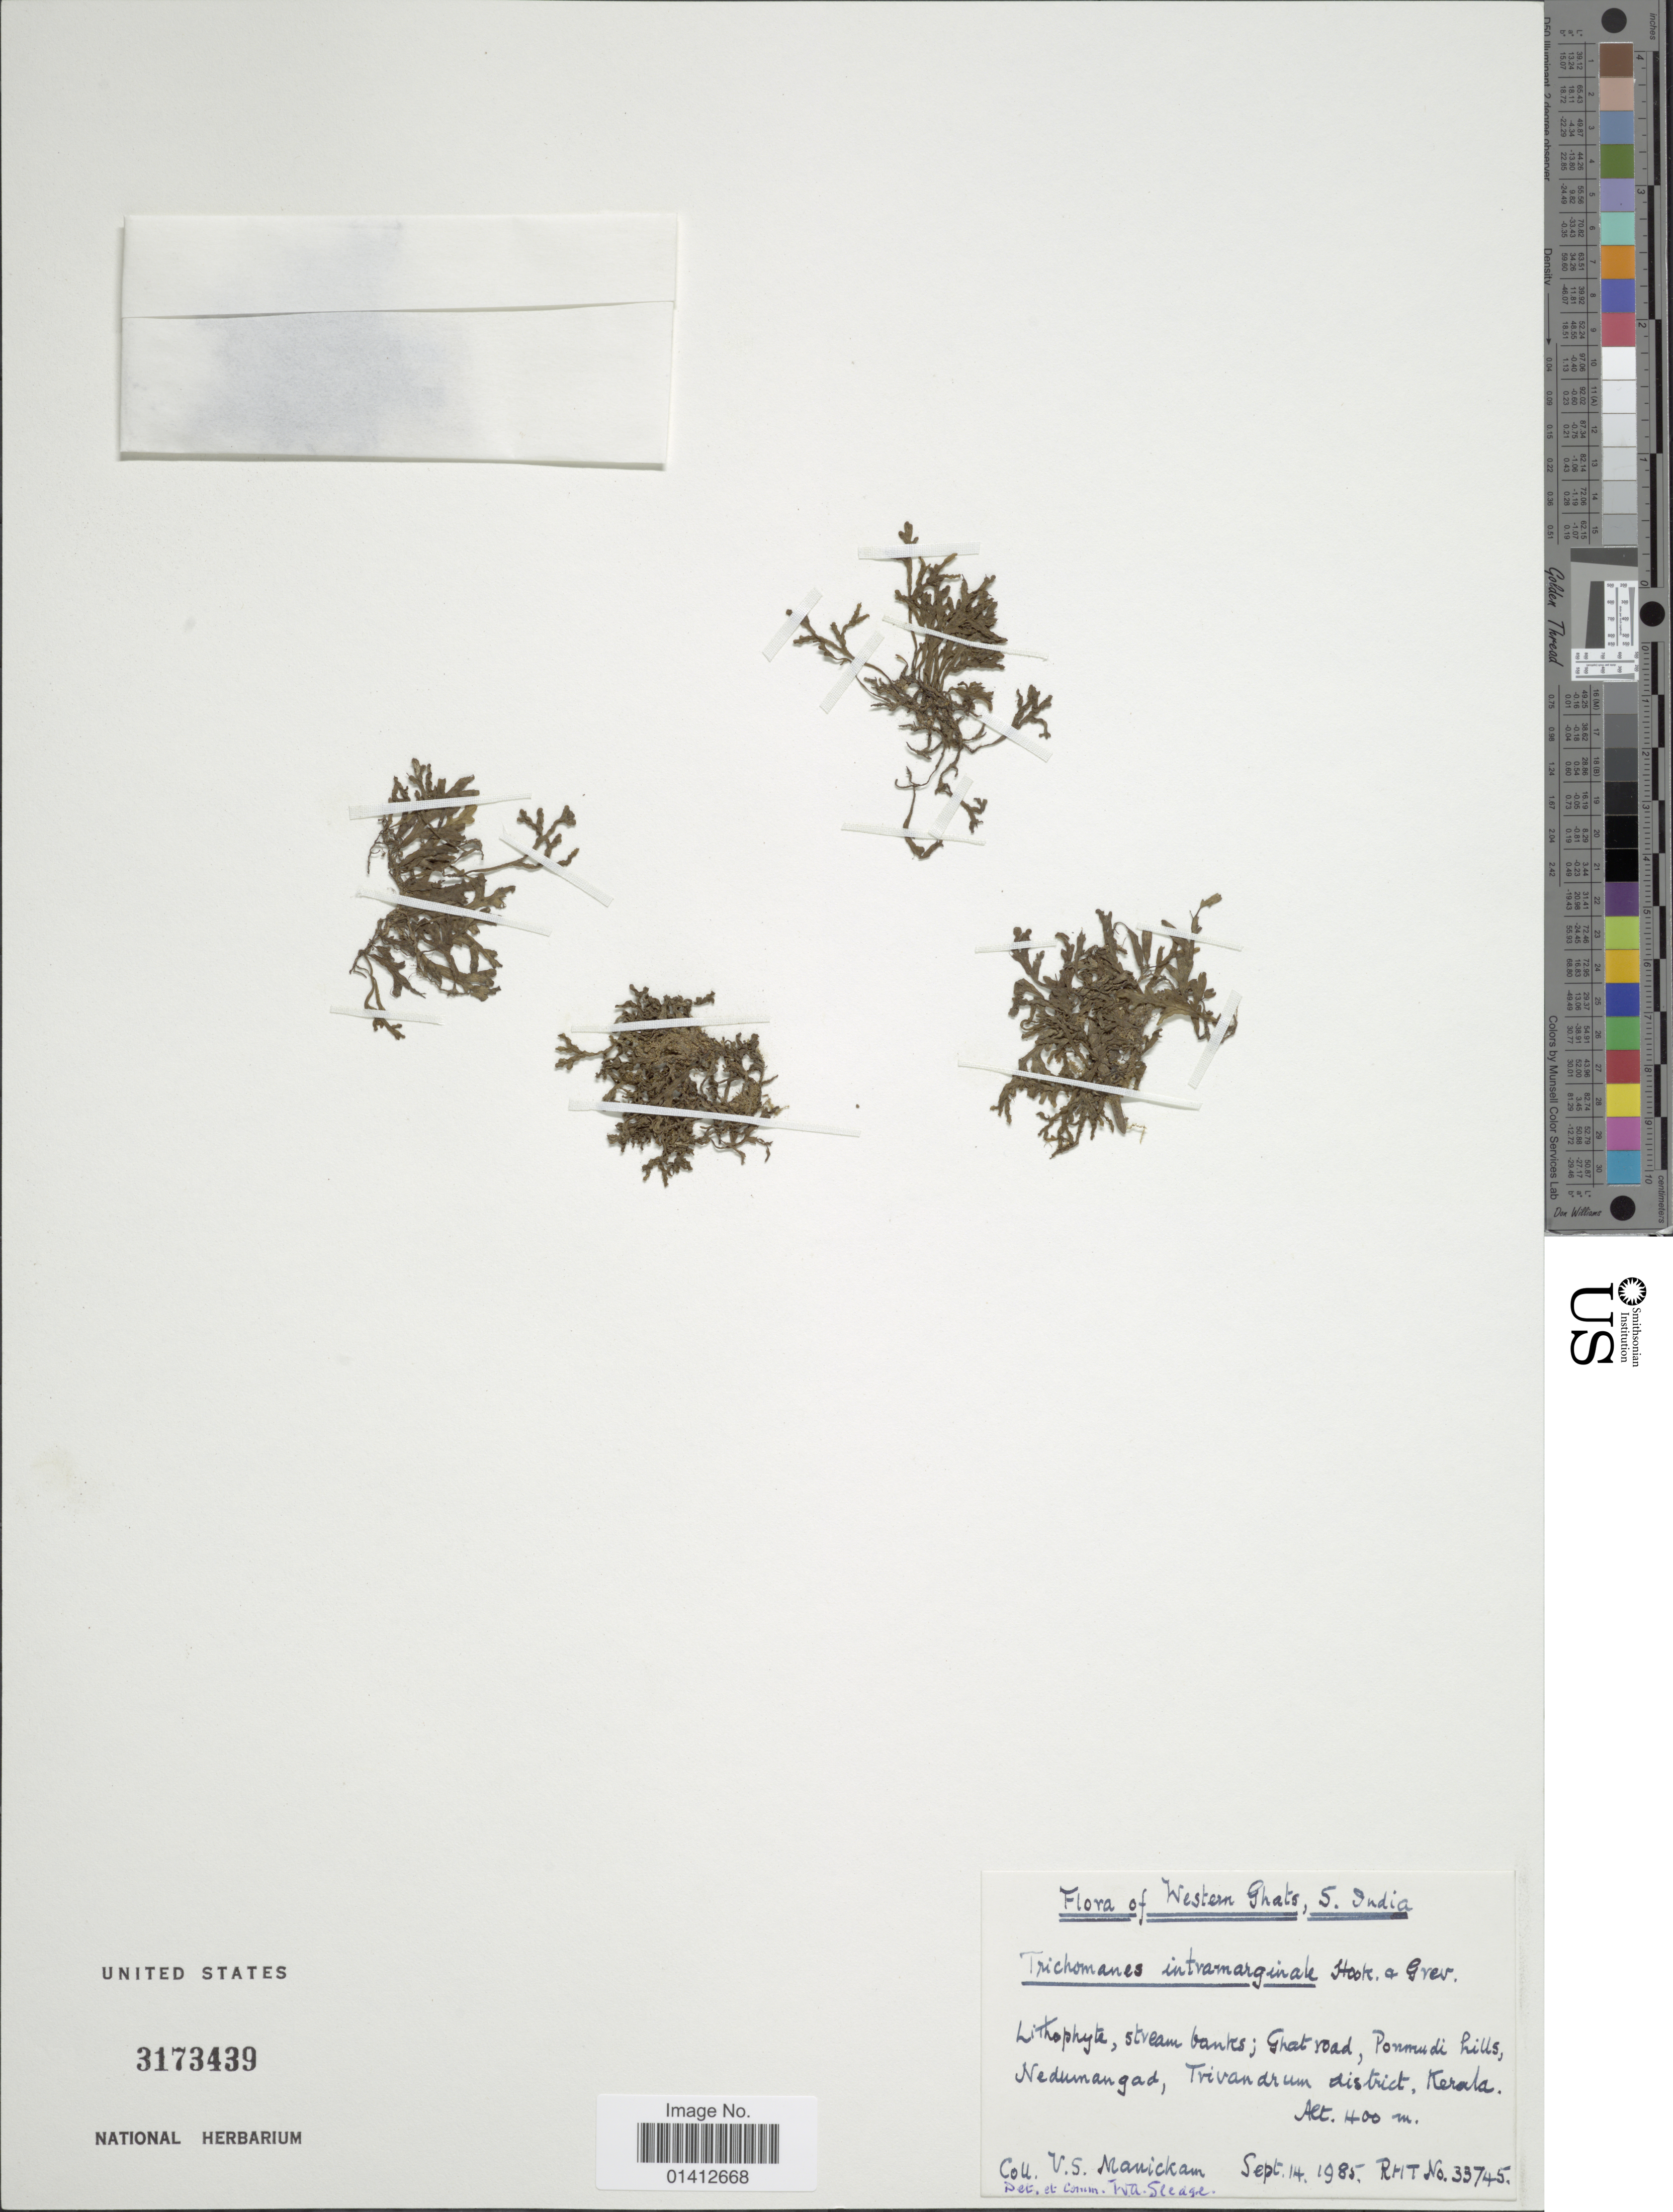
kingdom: Plantae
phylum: Tracheophyta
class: Polypodiopsida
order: Hymenophyllales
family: Hymenophyllaceae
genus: Crepidomanes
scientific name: Crepidomanes intramarginale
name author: (C. Presl) C. Presl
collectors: V. Manickam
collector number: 33745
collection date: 1985-09-14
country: India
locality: Western Ghats, S. India, Ghat Road, Ponmudi hills Nedumangad, Trivandrum district Kerala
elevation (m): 400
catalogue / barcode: US 3173439